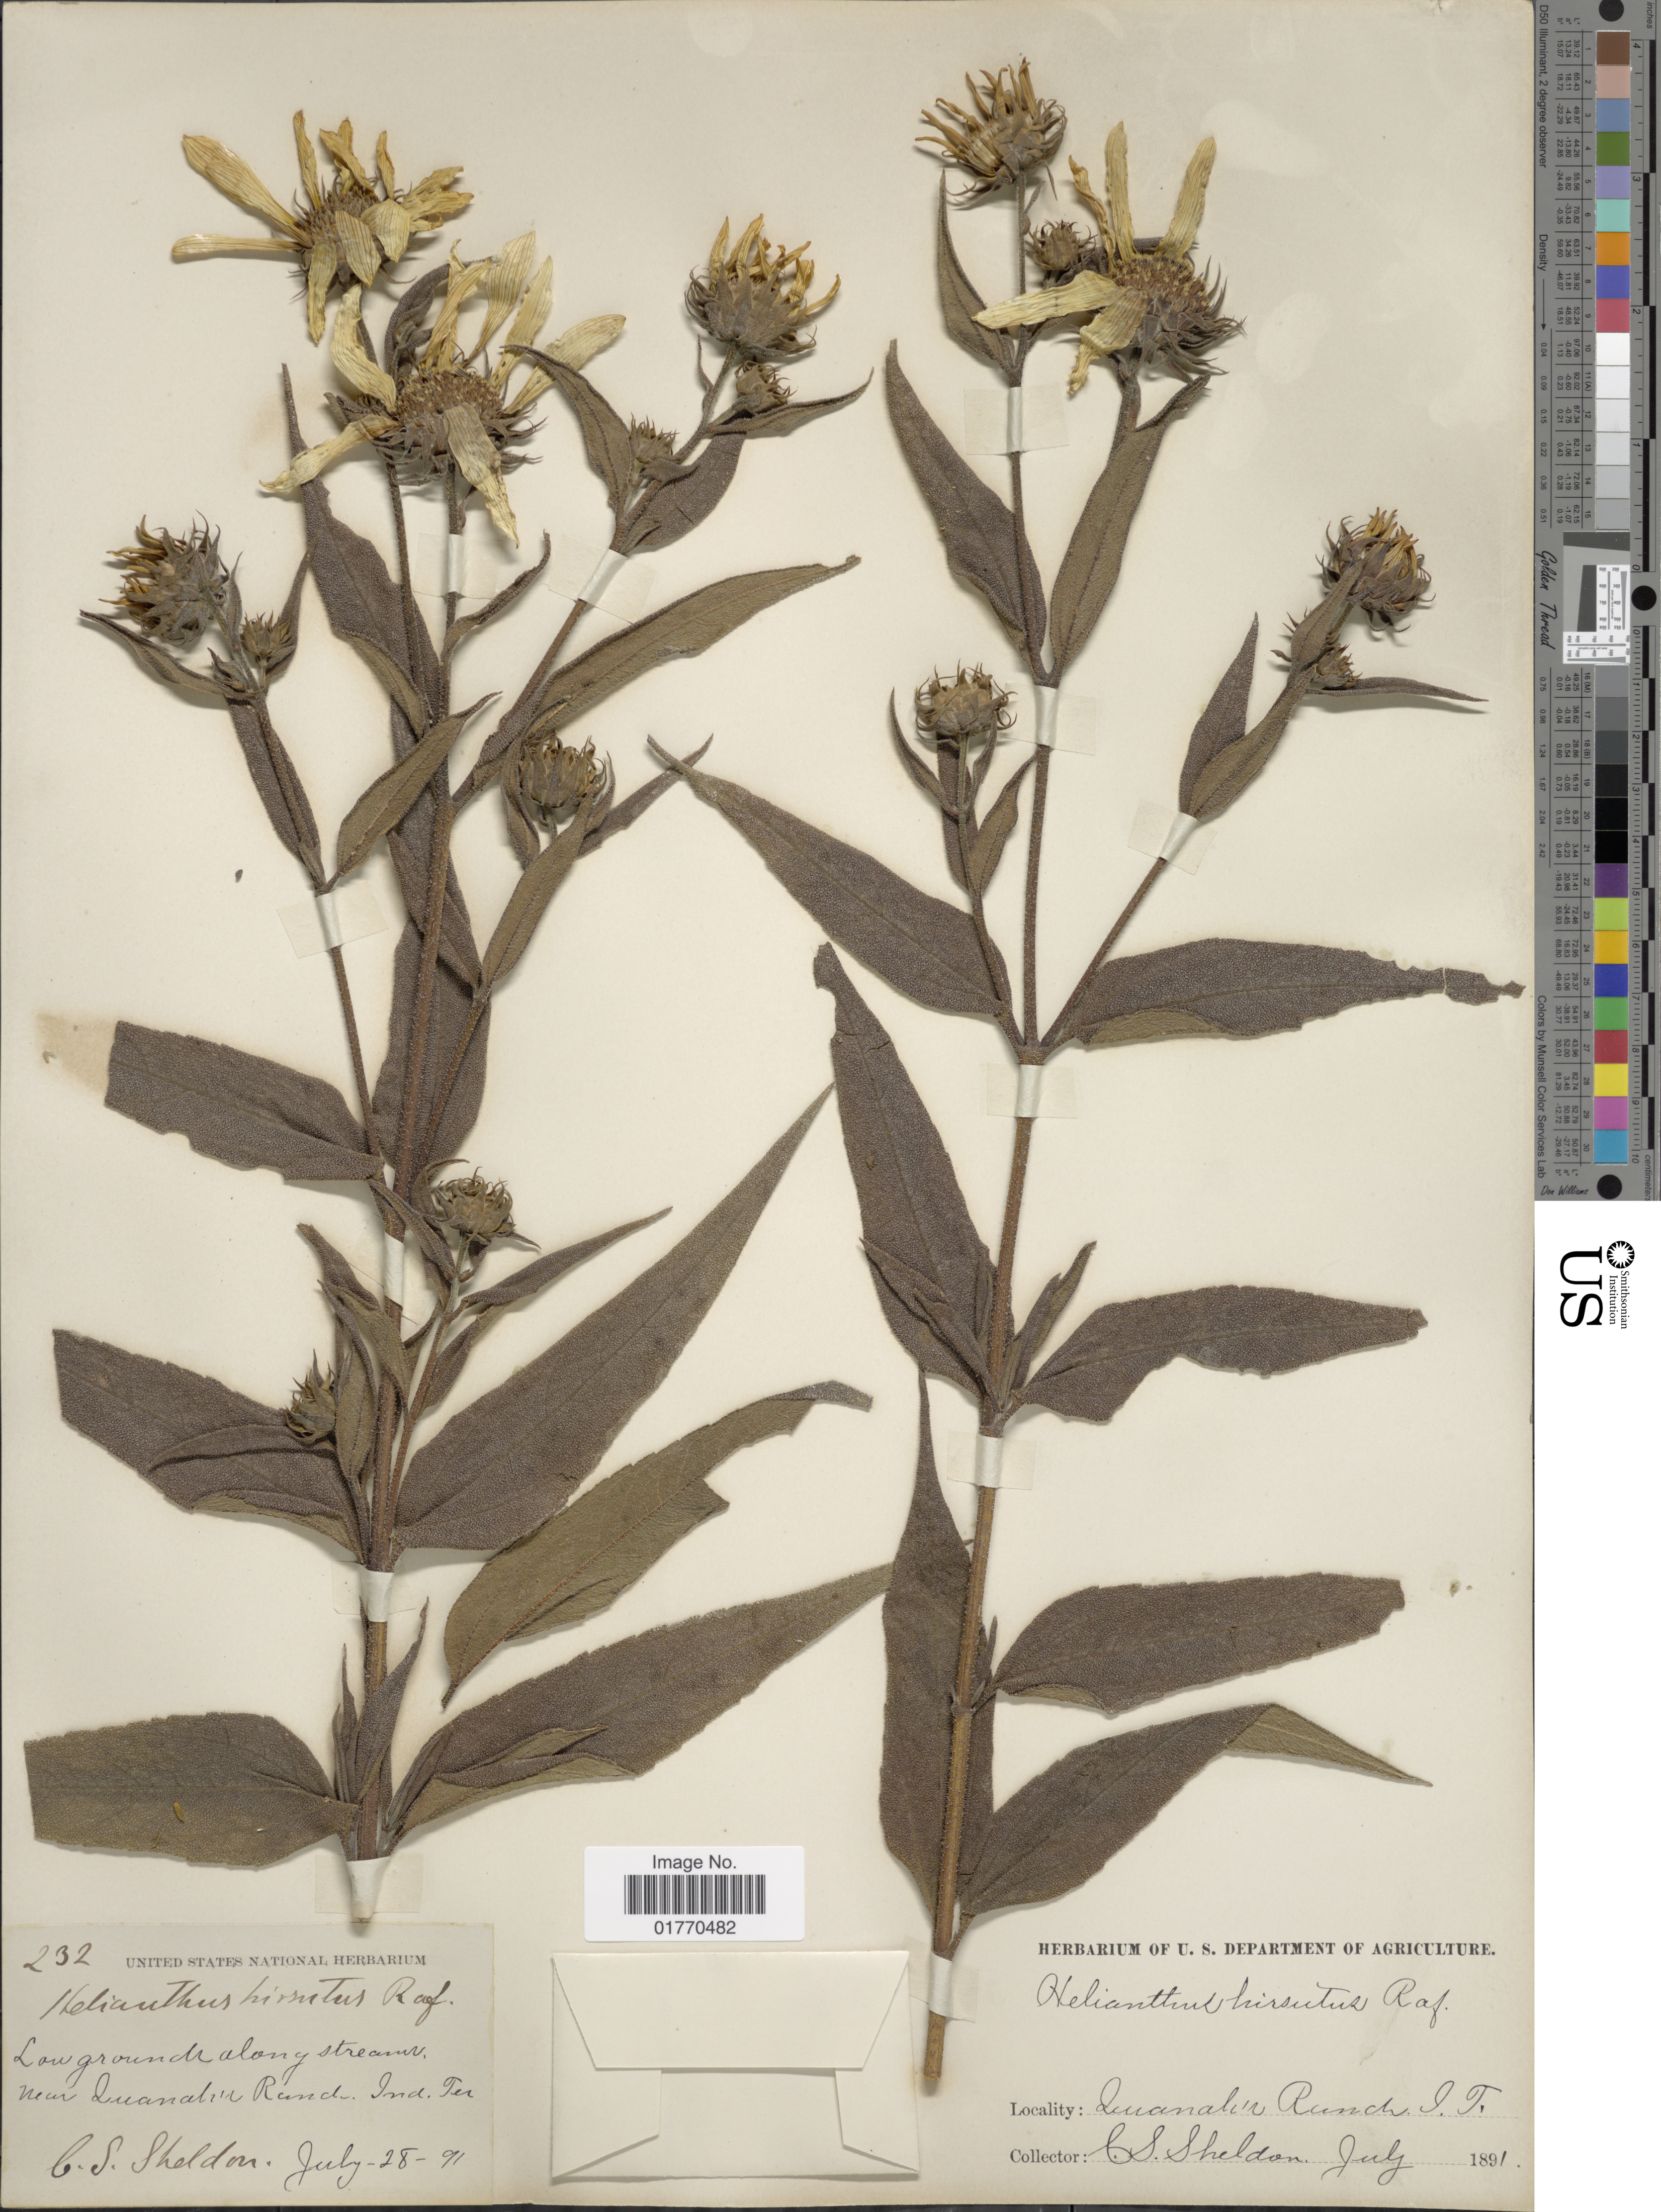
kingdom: Plantae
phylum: Tracheophyta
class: Magnoliopsida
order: Asterales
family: Asteraceae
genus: Helianthus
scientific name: Helianthus grosseserratus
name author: M. Martens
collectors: C. S. Sheldon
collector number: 232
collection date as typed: Transcribed d/m/y: 28/7/91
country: United States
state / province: Oklahoma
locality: Low ground along stream, near Luanalin Ranch, Ind. Ter.